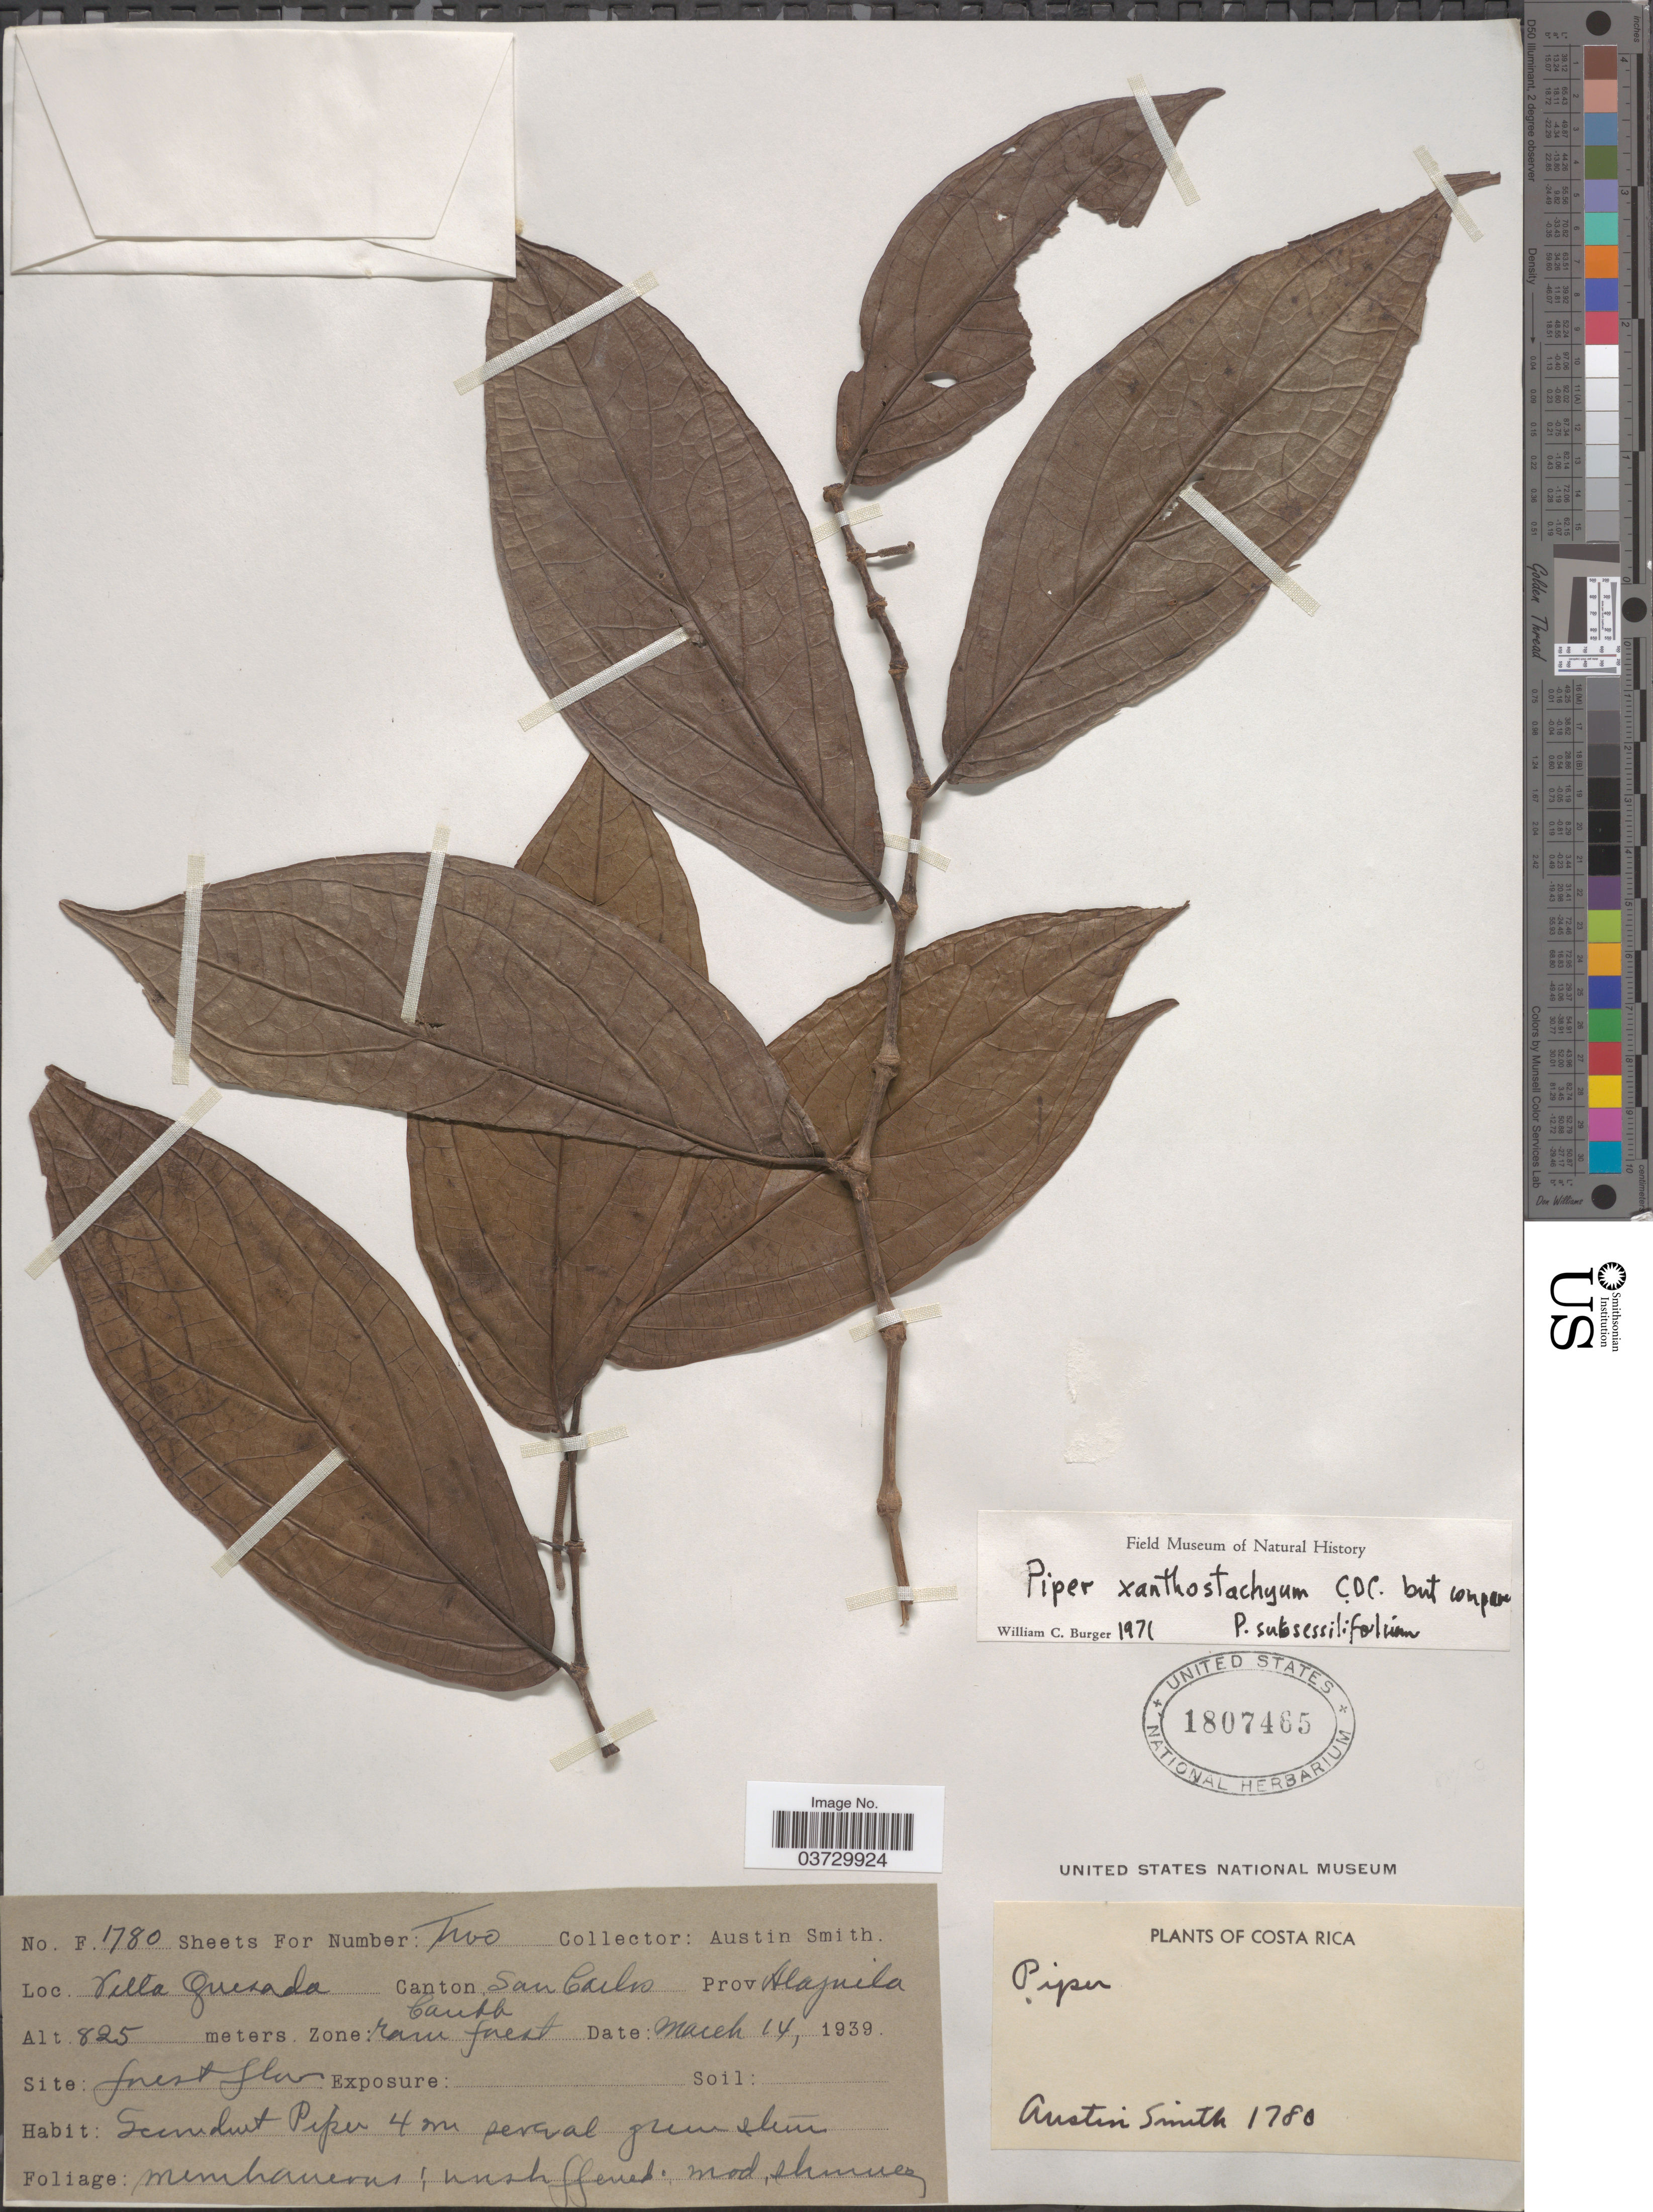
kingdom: Plantae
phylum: Tracheophyta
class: Magnoliopsida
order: Piperales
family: Piperaceae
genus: Piper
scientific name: Piper xanthostachyum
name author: C. DC. in Pittier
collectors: Aust P. Smith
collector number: F1780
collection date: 1939-03-14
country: Costa Rica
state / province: Alajuela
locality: Villa Quesada. Canton San Carlo.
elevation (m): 825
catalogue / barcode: US 1807465